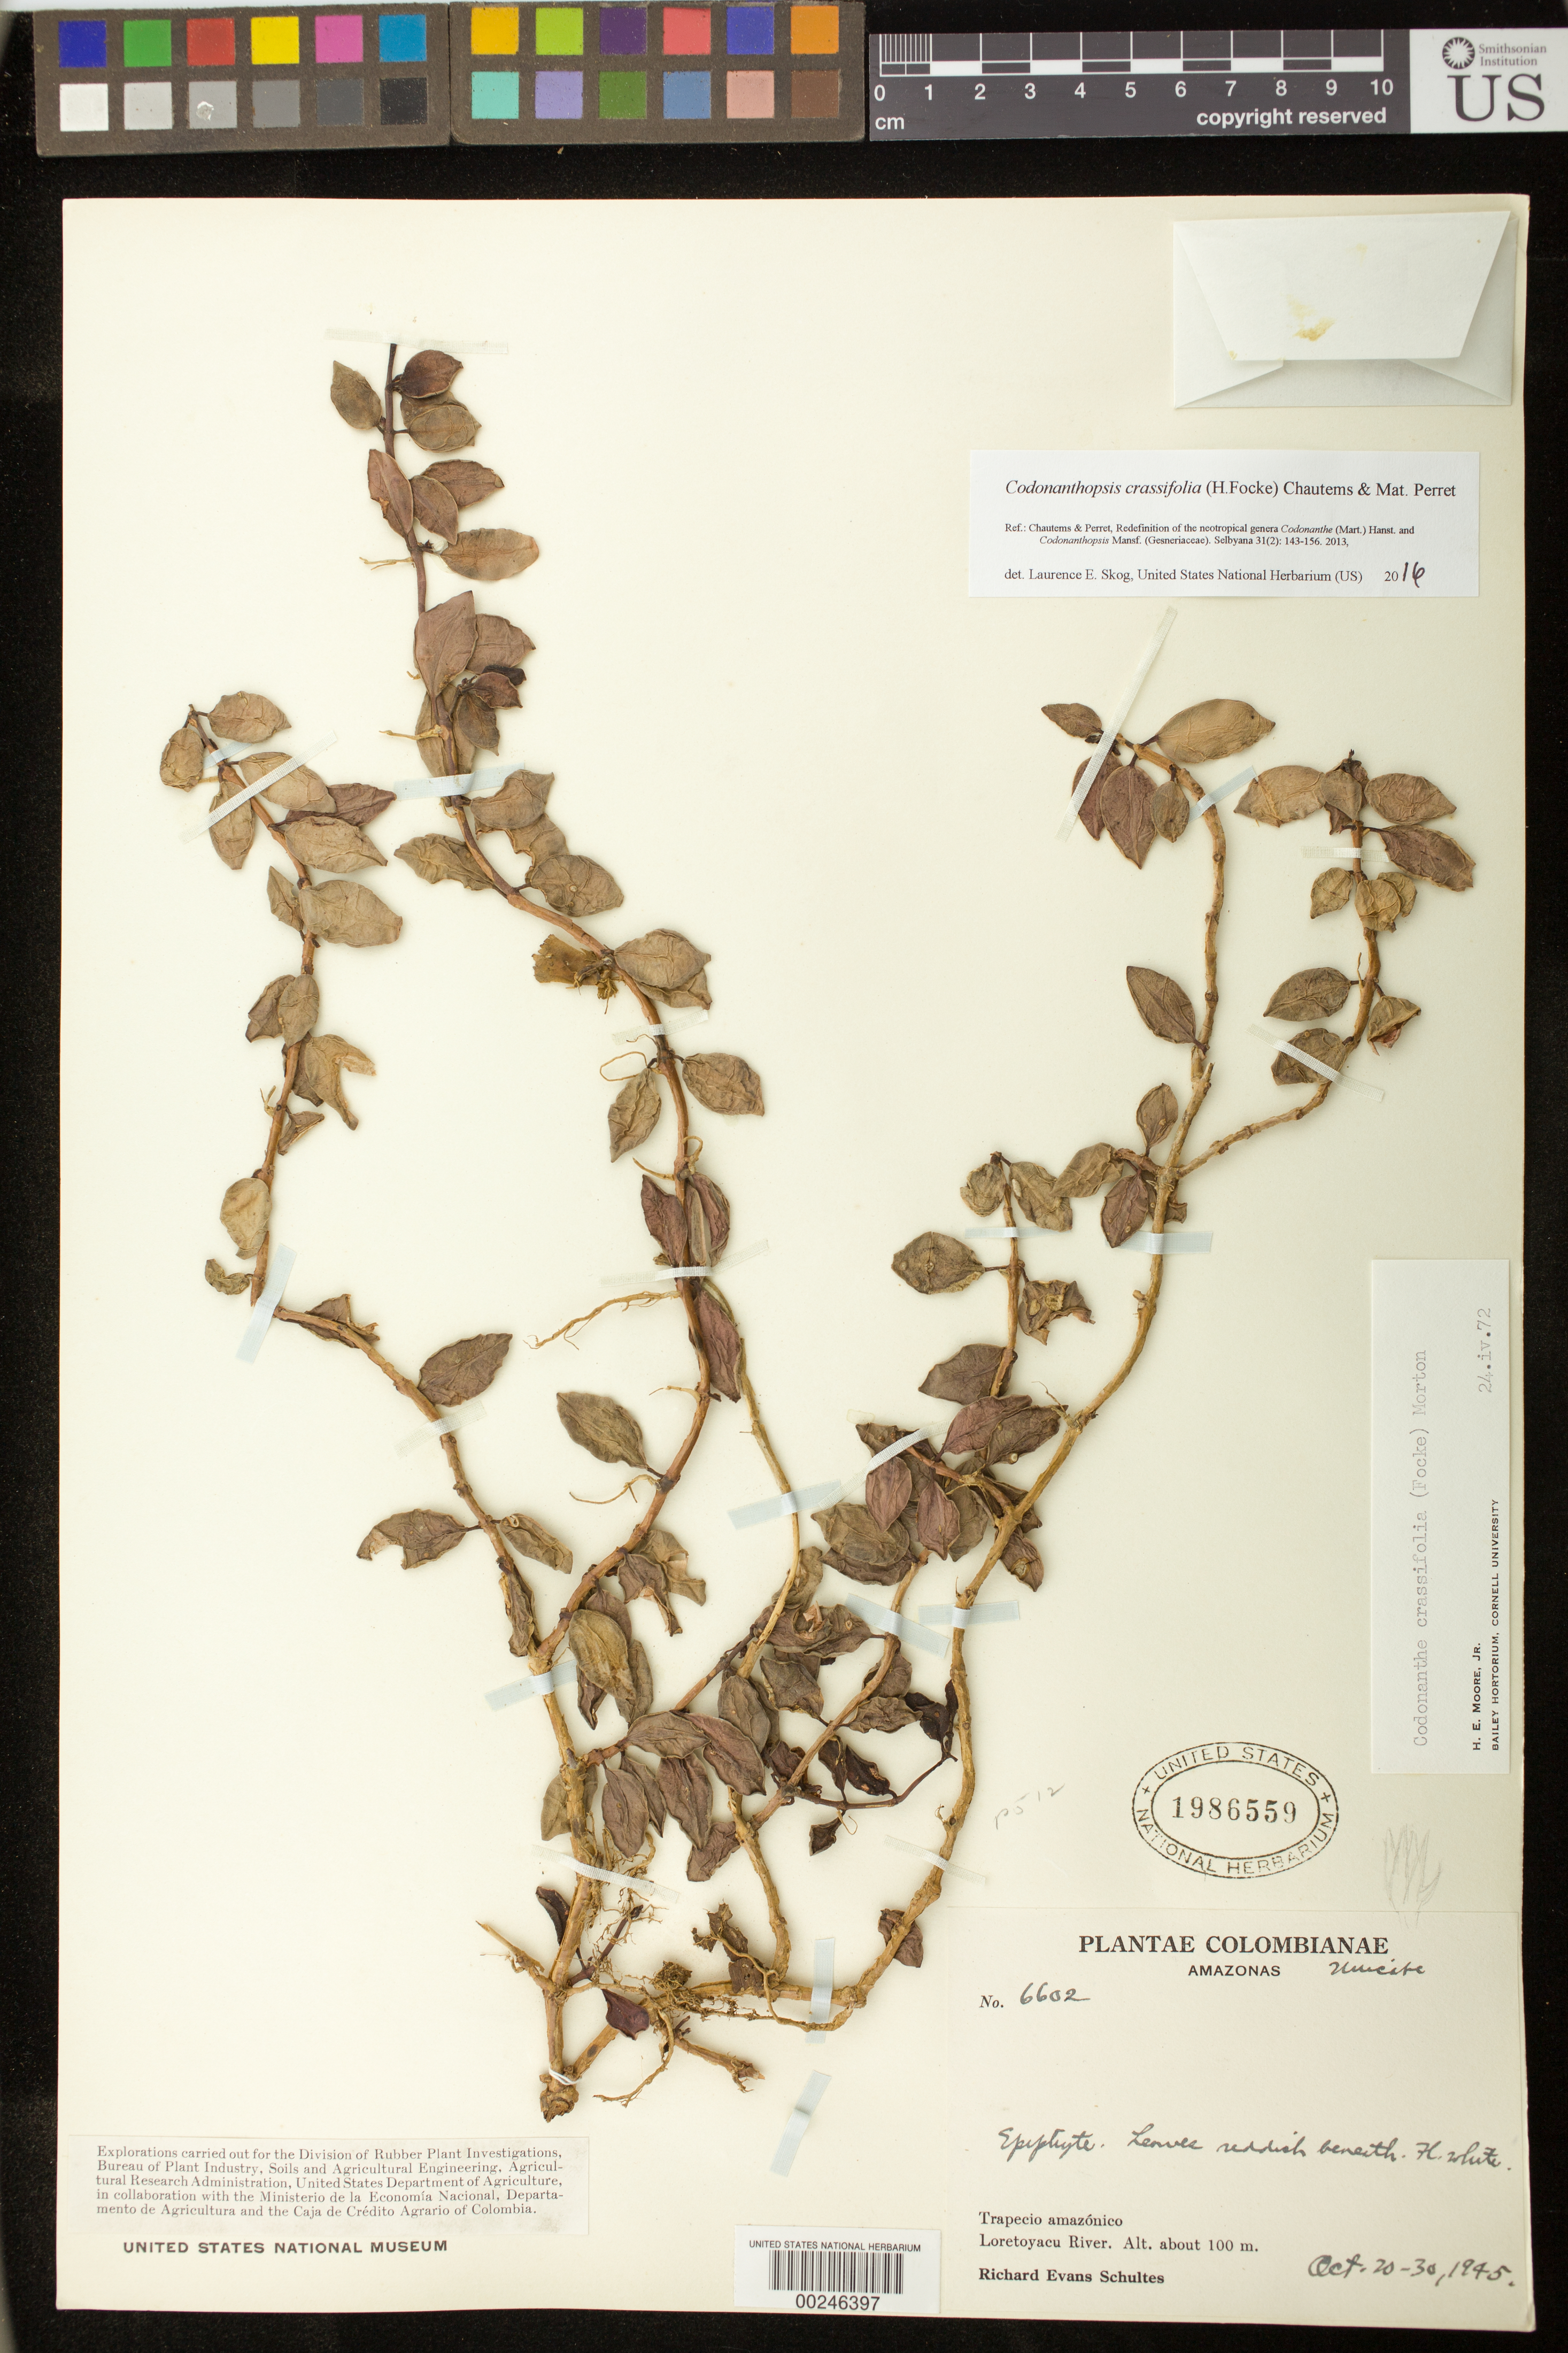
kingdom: Plantae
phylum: Tracheophyta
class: Magnoliopsida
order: Lamiales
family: Gesneriaceae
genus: Codonanthopsis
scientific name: Codonanthopsis crassifolia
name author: (H. Focke) Chautems & Mat.Perret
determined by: Skog, Laurence E.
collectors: R. E. Schultes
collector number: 6602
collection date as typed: Oct 1945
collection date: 1945-10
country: Colombia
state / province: Amazônas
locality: Trapecio Amazonico, loretoyacu River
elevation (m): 100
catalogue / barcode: US 1986559